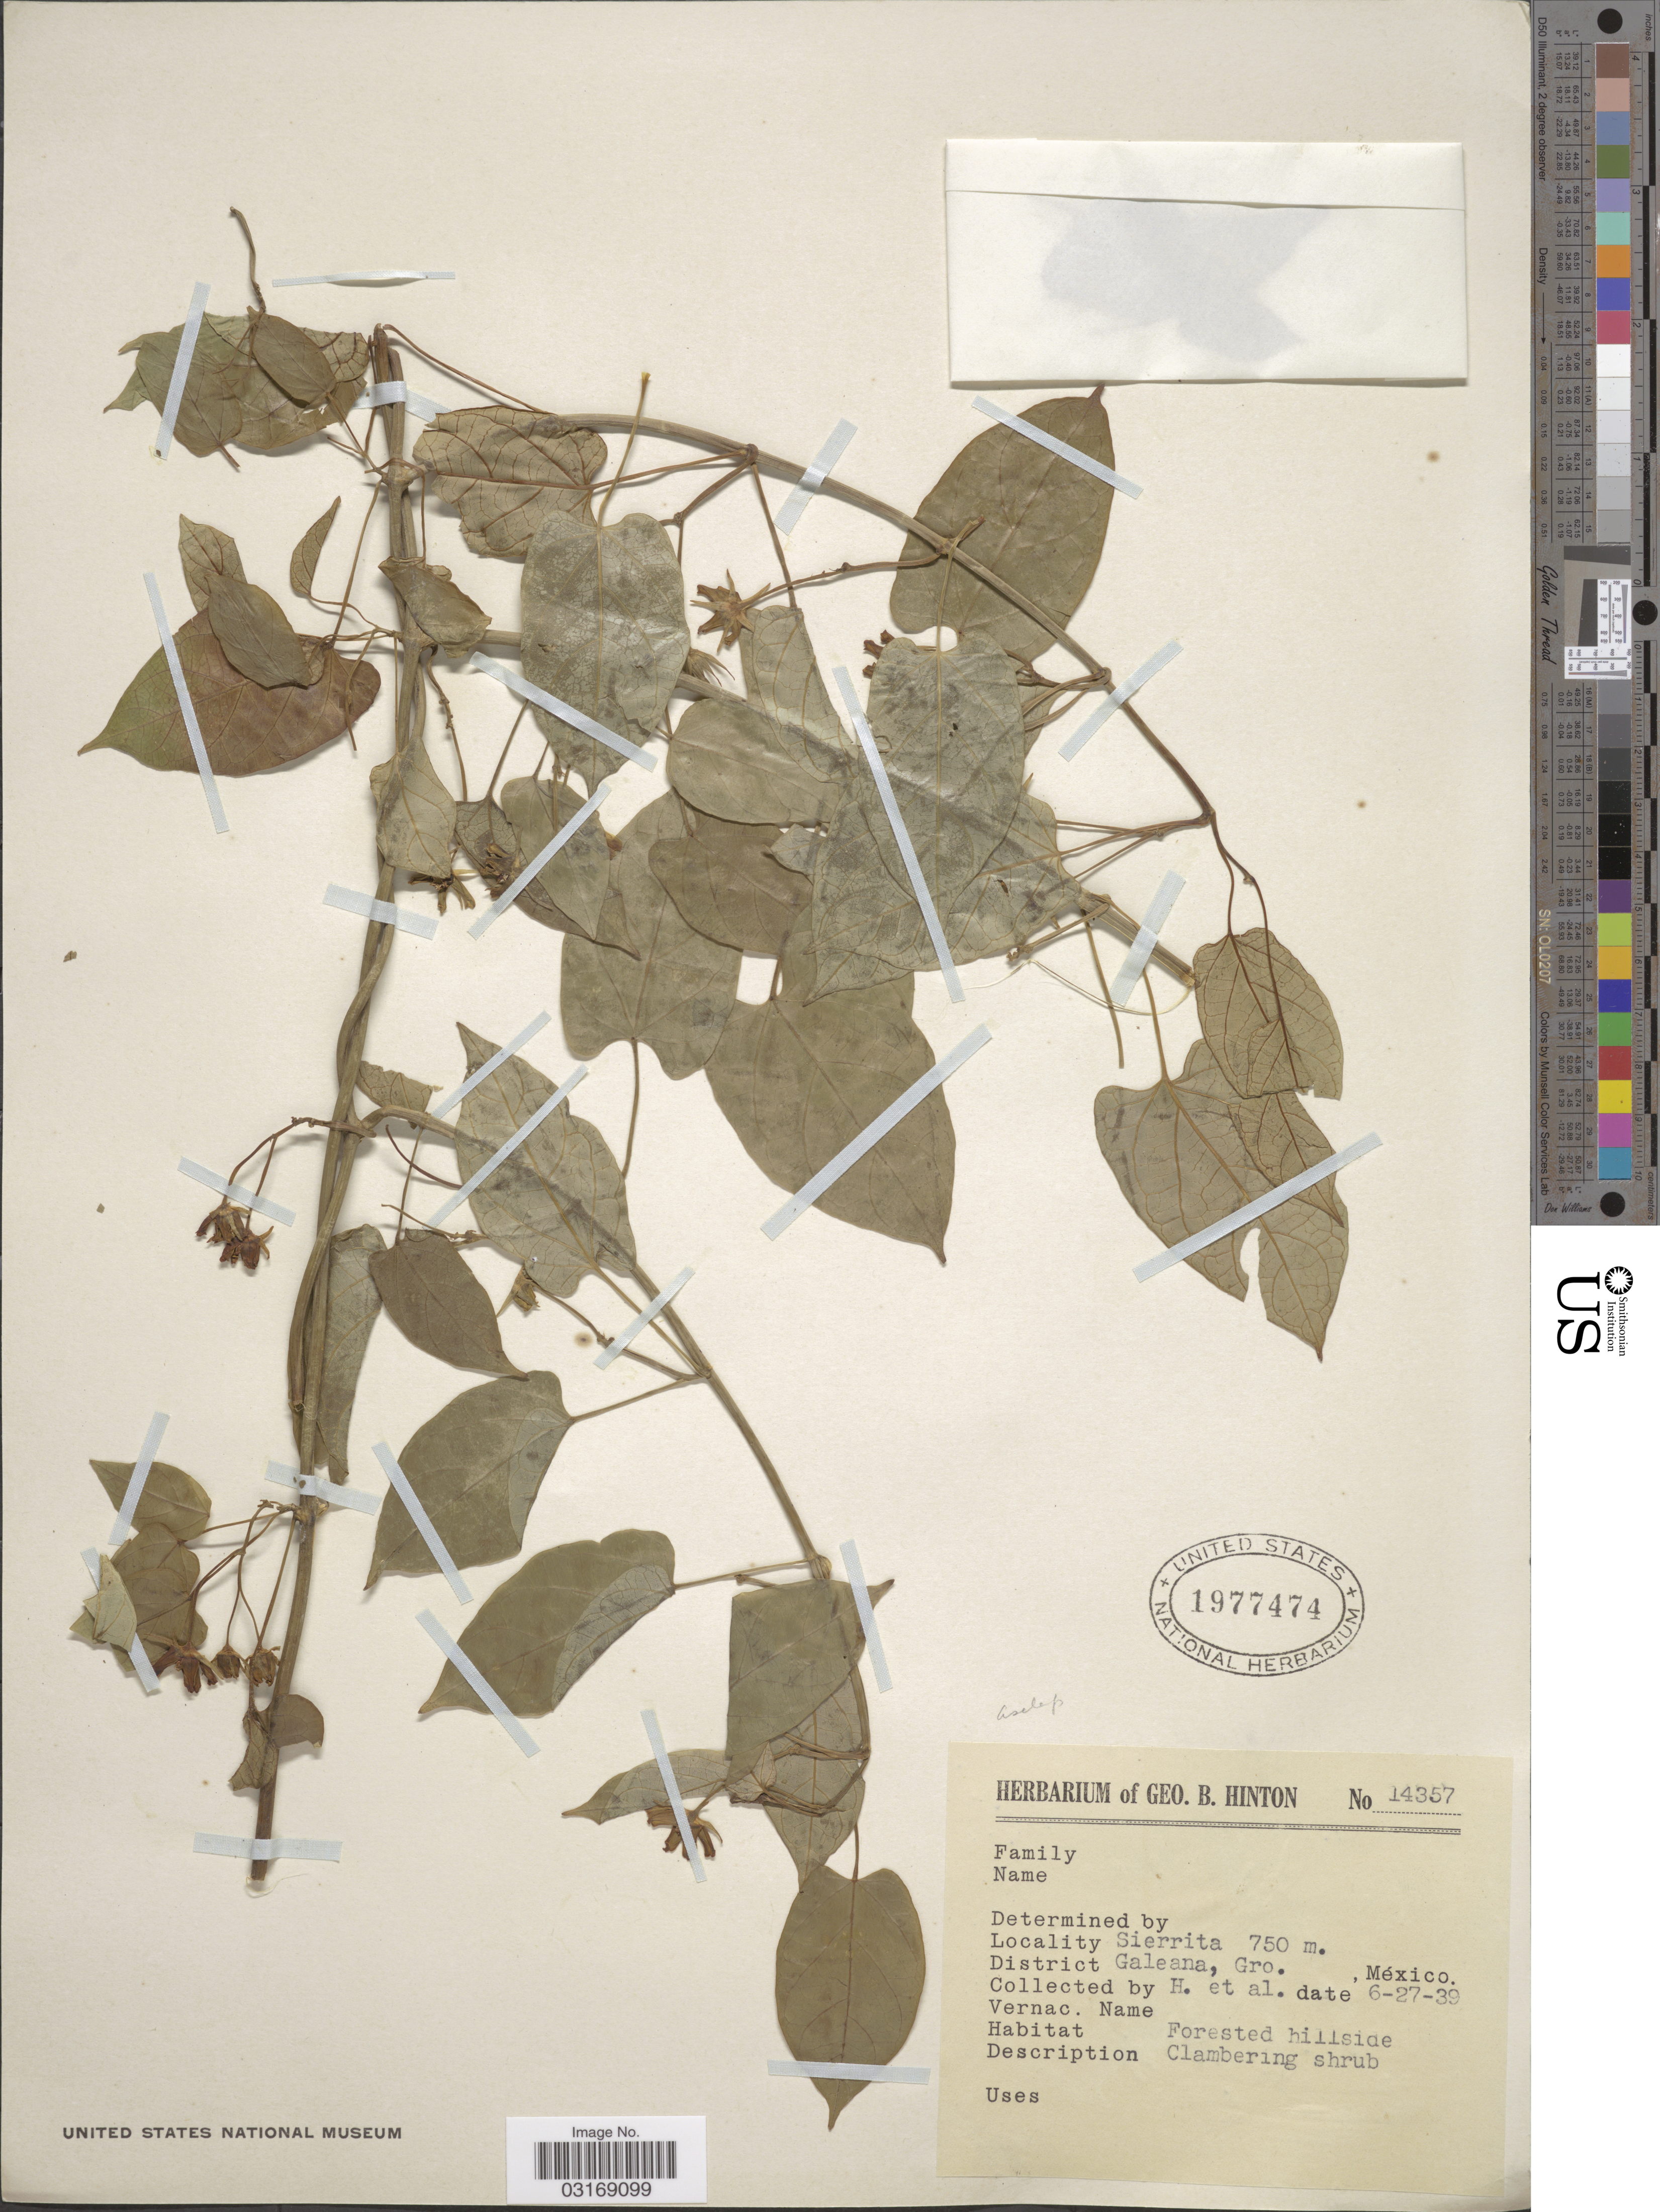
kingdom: Plantae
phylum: Tracheophyta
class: Magnoliopsida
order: Gentianales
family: Apocynaceae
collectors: G. B. Hinton & et al.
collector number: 14357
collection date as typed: Transcribed d/m/y: 27/6/39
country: Mexico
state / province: Guerrero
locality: Sierrita. District Galeana.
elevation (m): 750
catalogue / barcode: US 1977474